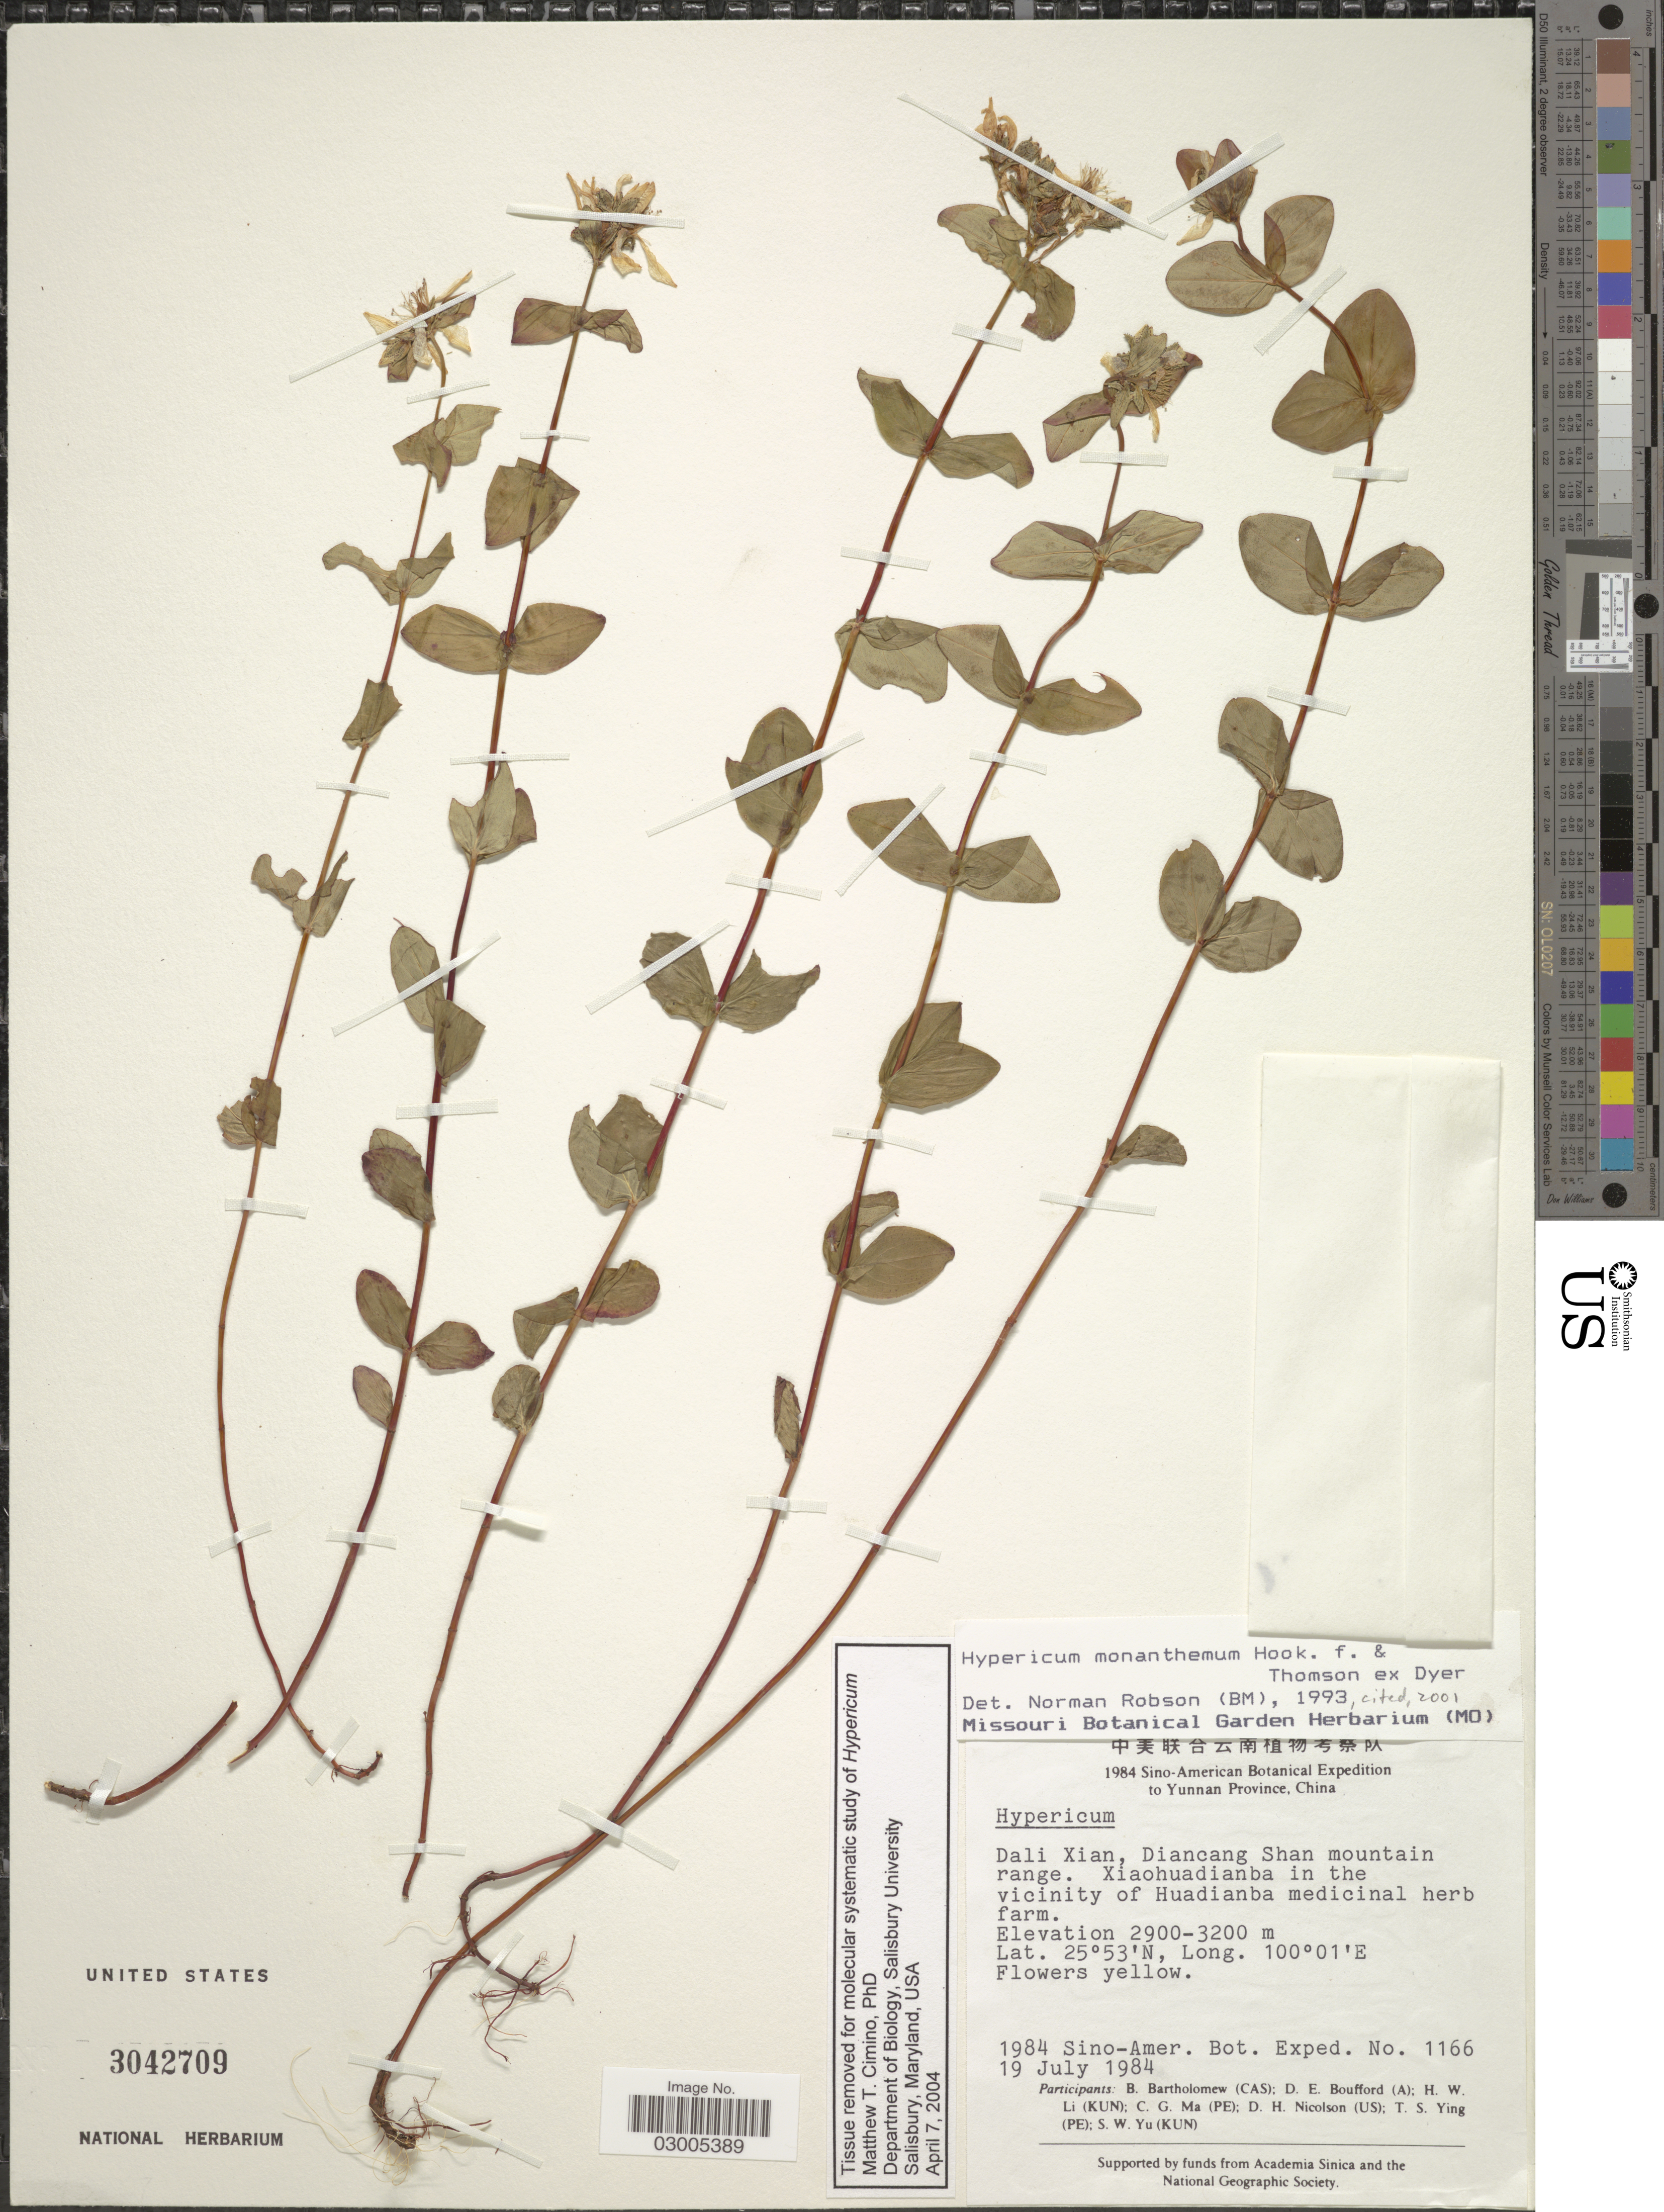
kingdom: Plantae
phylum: Tracheophyta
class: Magnoliopsida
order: Malpighiales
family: Hypericaceae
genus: Hypericum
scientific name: Hypericum monanthemum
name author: Hook. f. & Thomson ex Dyer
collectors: Sino-Amer. Bot. Exped. 1984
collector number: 1166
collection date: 1984-07-19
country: China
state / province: Yunnan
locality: Dali Cian, Diancang Shan mountain range. Xiahuadianba in the vicinity of Huadianba medicinal herb farm.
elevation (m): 2900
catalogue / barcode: US 3042709